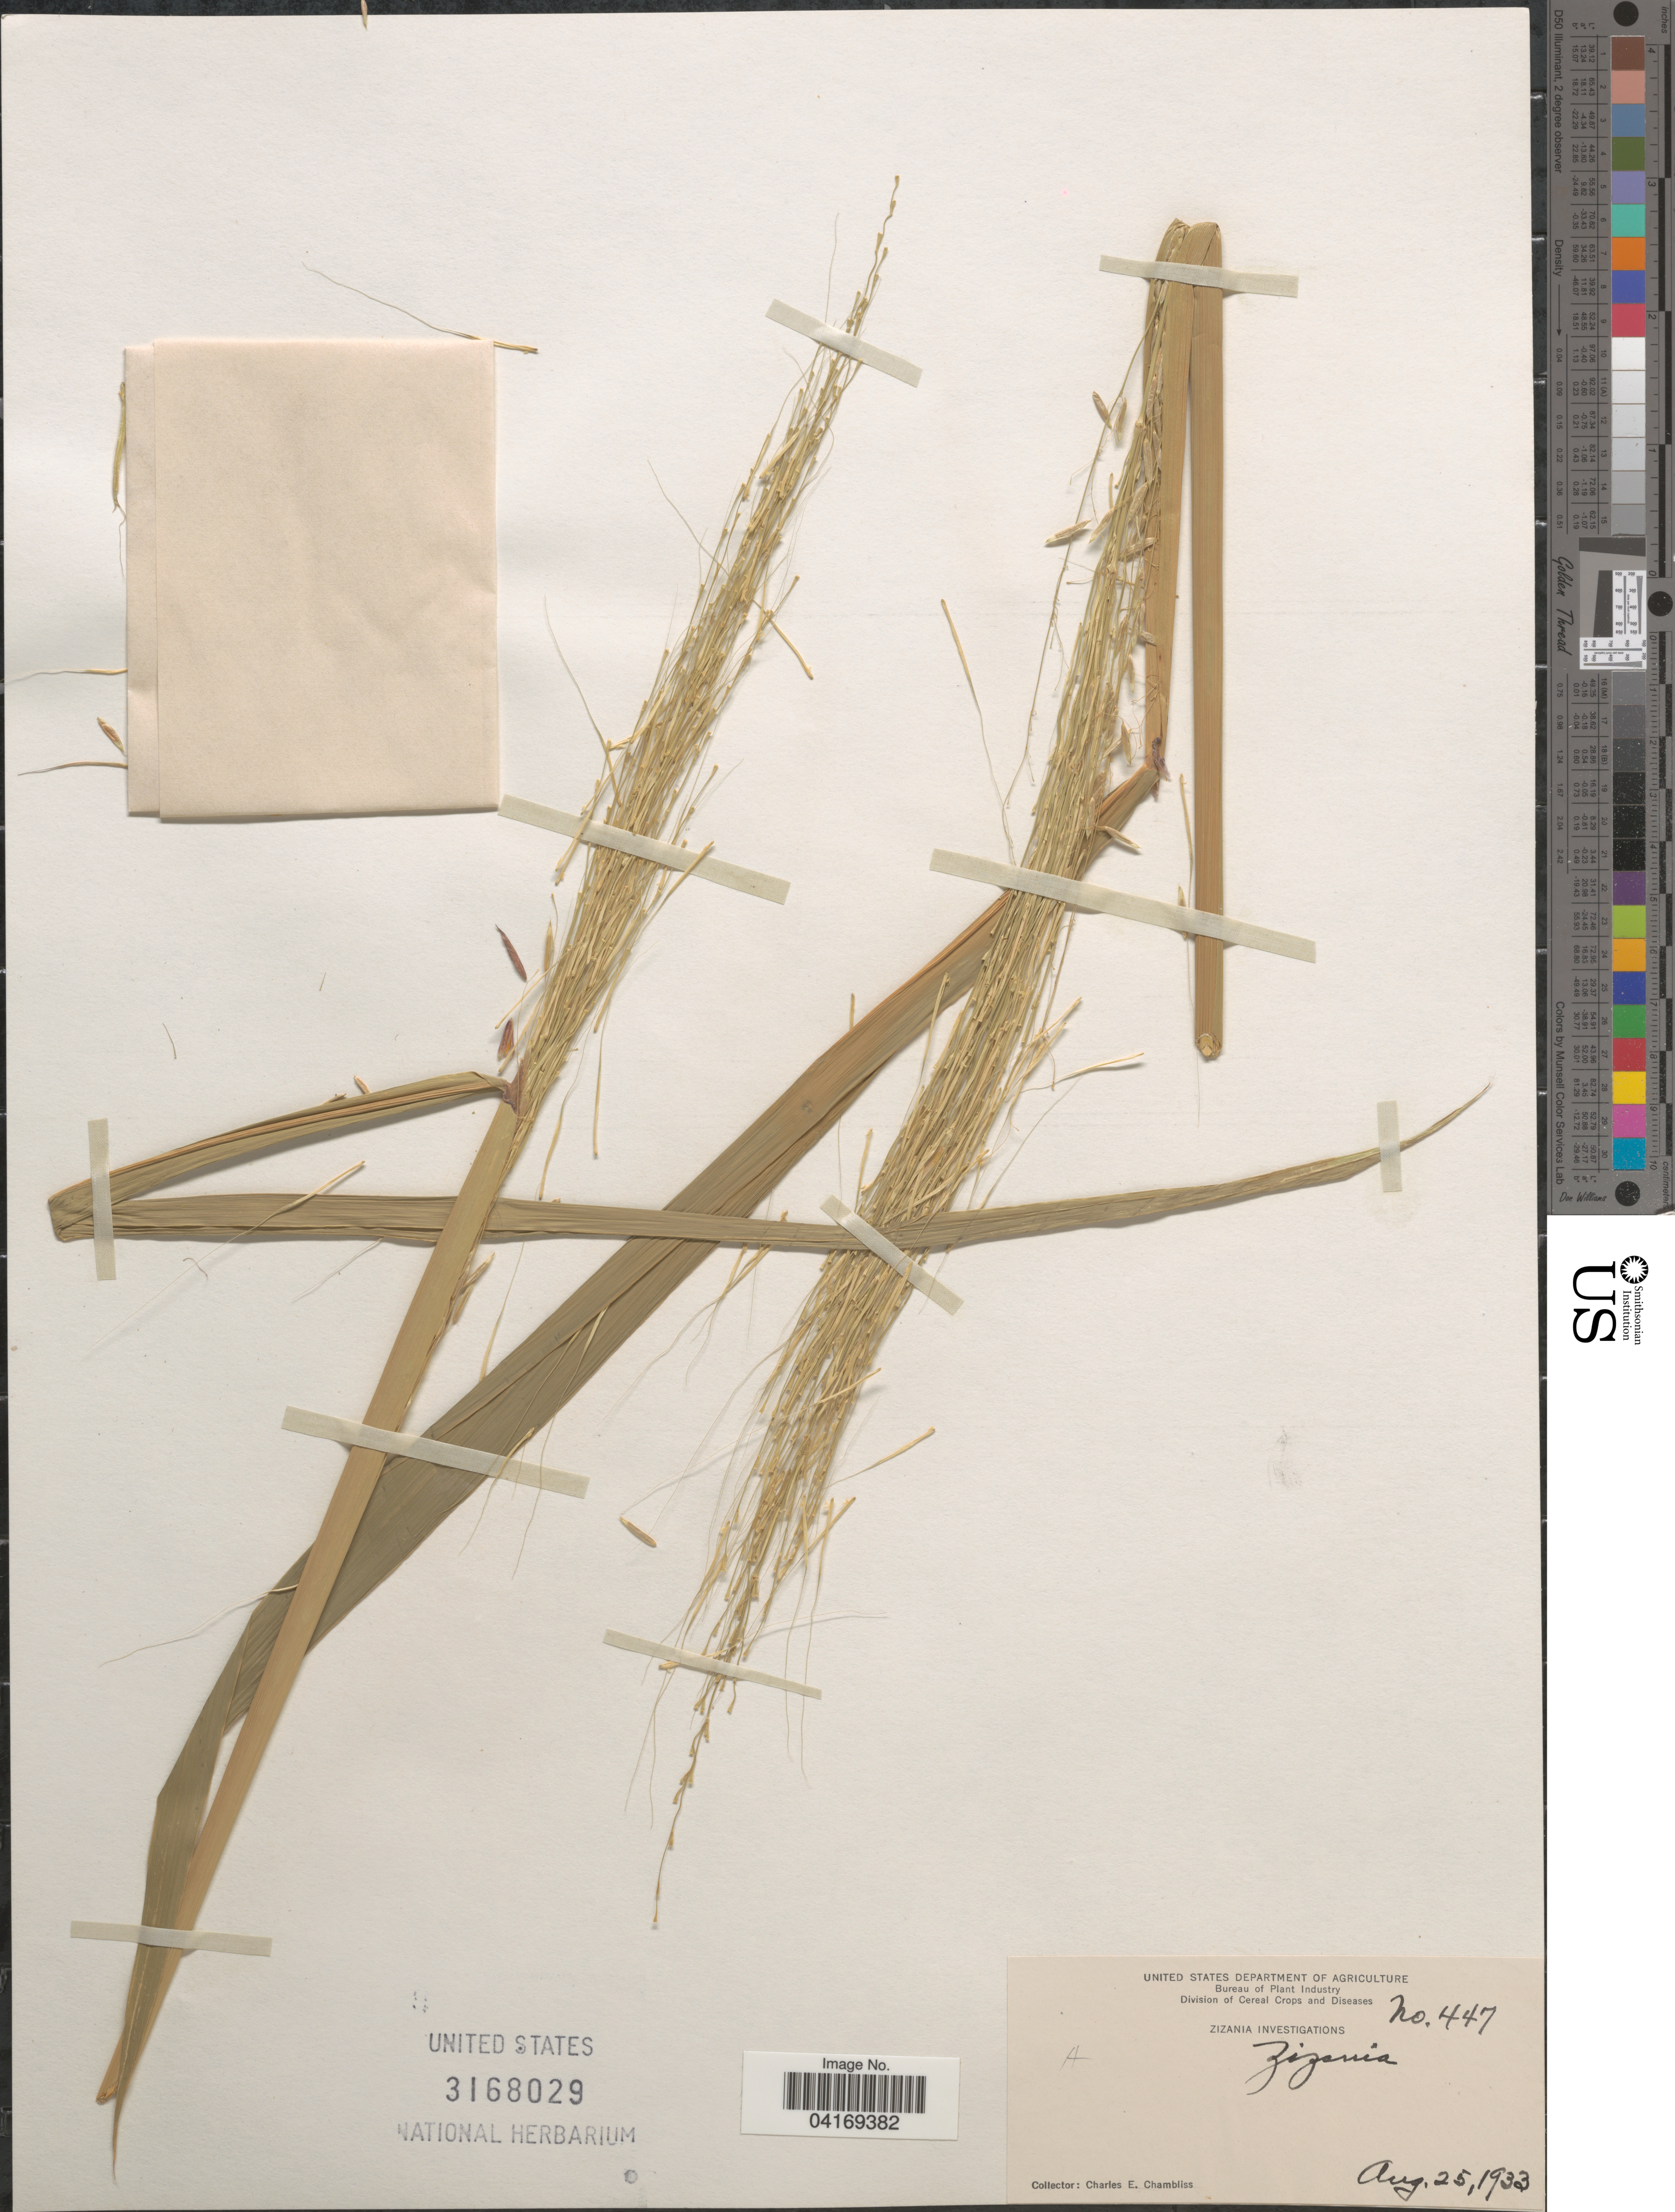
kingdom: Plantae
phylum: Tracheophyta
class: Liliopsida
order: Poales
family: Poaceae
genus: Zizania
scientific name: Zizania sp.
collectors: C. Chambliss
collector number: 447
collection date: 1923-08-25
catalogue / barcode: US 3168029